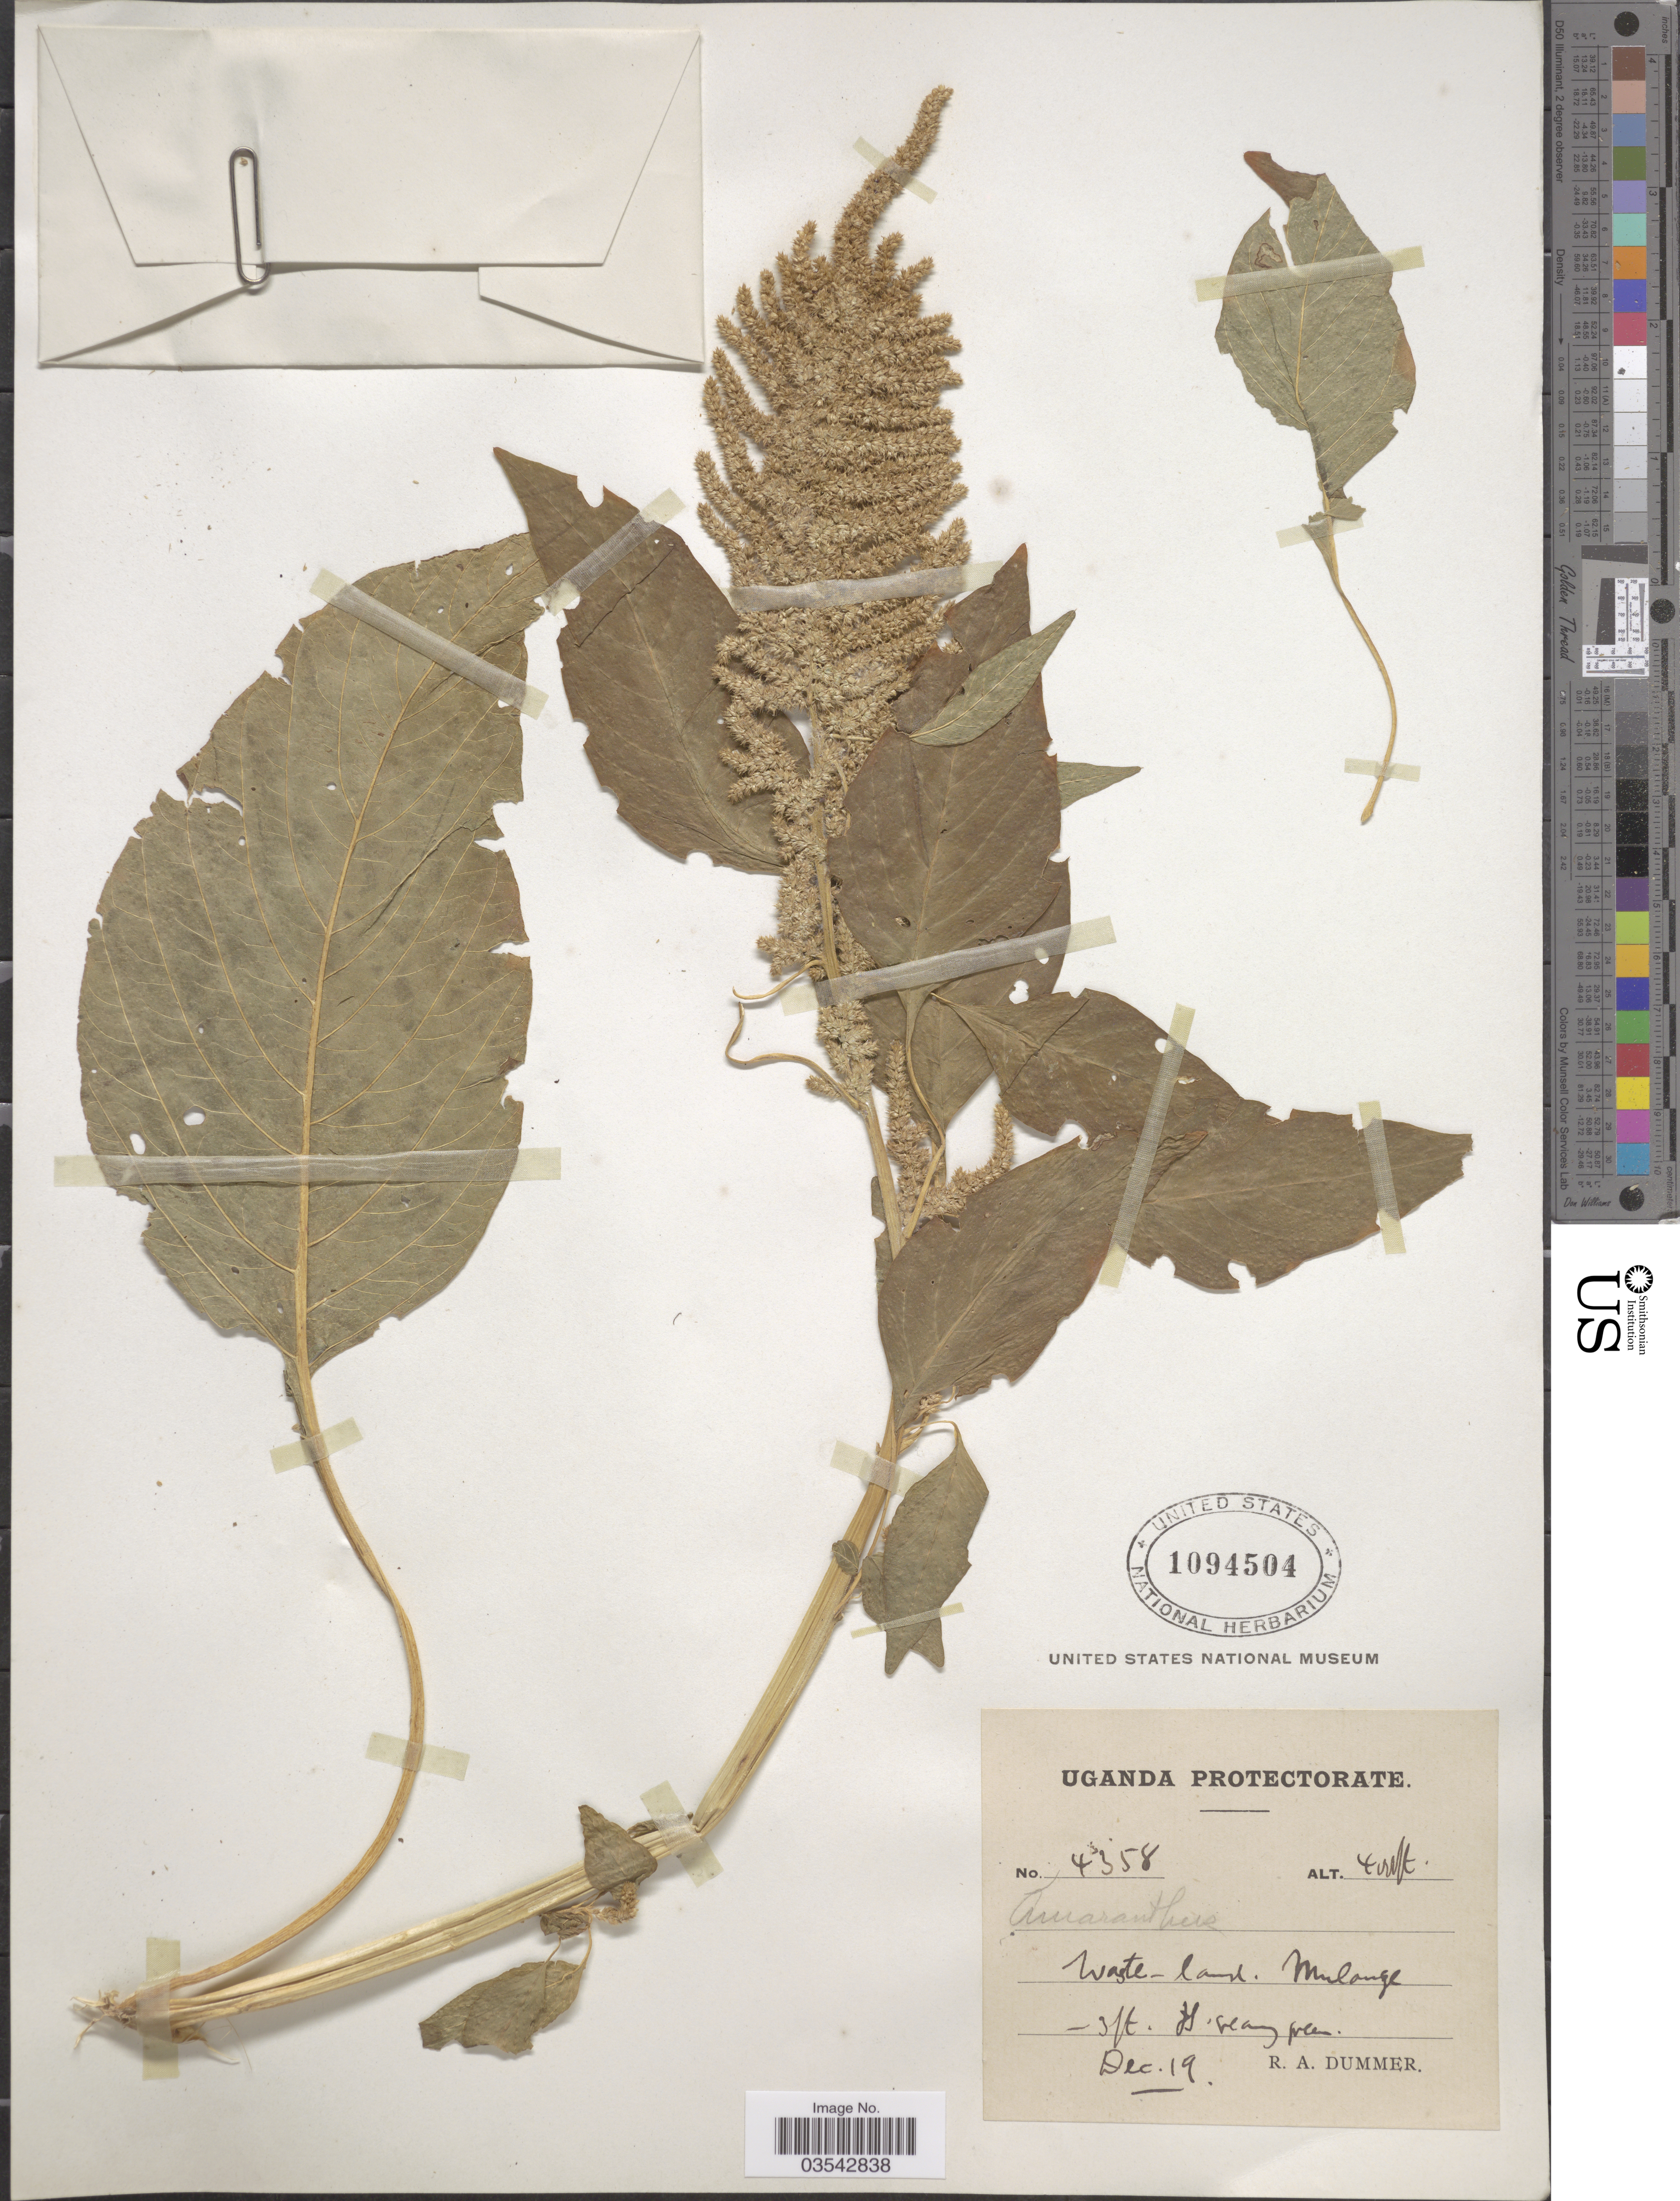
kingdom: Plantae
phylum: Tracheophyta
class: Magnoliopsida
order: Caryophyllales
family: Amaranthaceae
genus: Amaranthus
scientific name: Amaranthus sp.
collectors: R. Dümmer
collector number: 4358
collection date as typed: Transcribed d/m/y: /12/19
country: Uganda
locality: Uganda Protectorate. Mulange.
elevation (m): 1219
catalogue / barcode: US 1094504